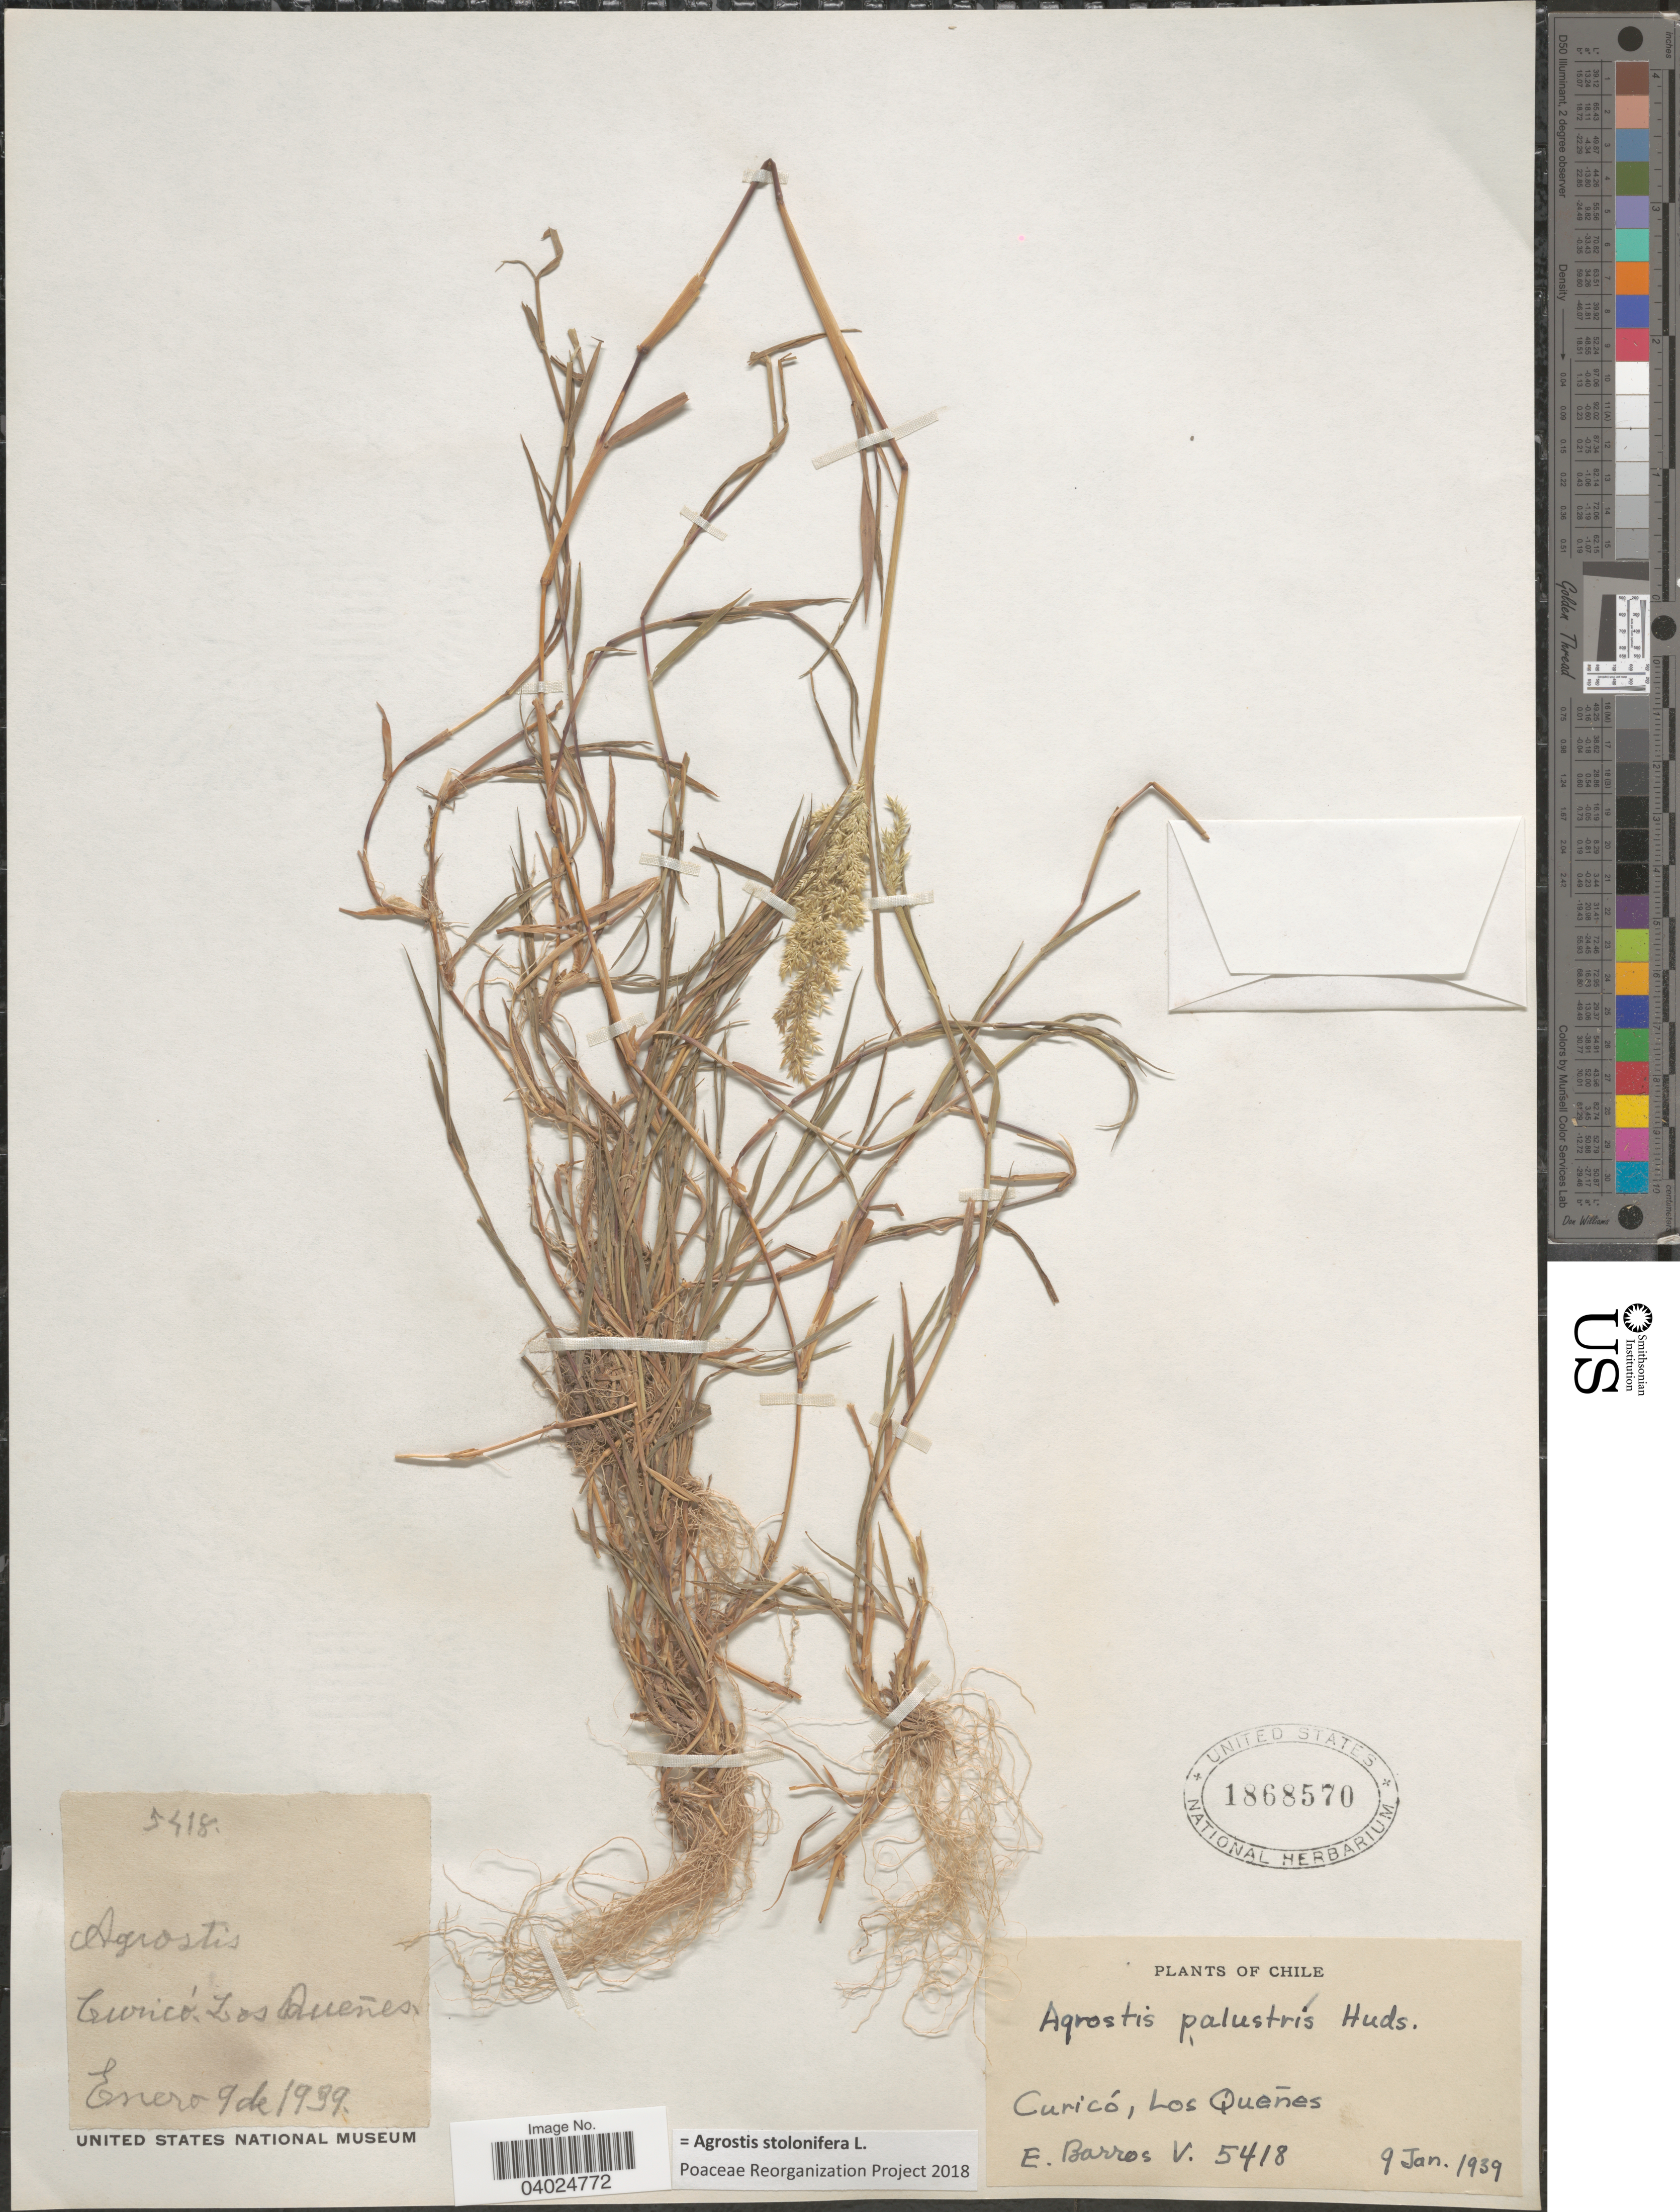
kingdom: Plantae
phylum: Tracheophyta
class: Liliopsida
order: Poales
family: Poaceae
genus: Agrostis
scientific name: Agrostis stolonifera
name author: L.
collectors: E. Barros V.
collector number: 5418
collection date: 1939-01-09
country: Chile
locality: Curicó, Los Queñes.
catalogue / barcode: US 1868570